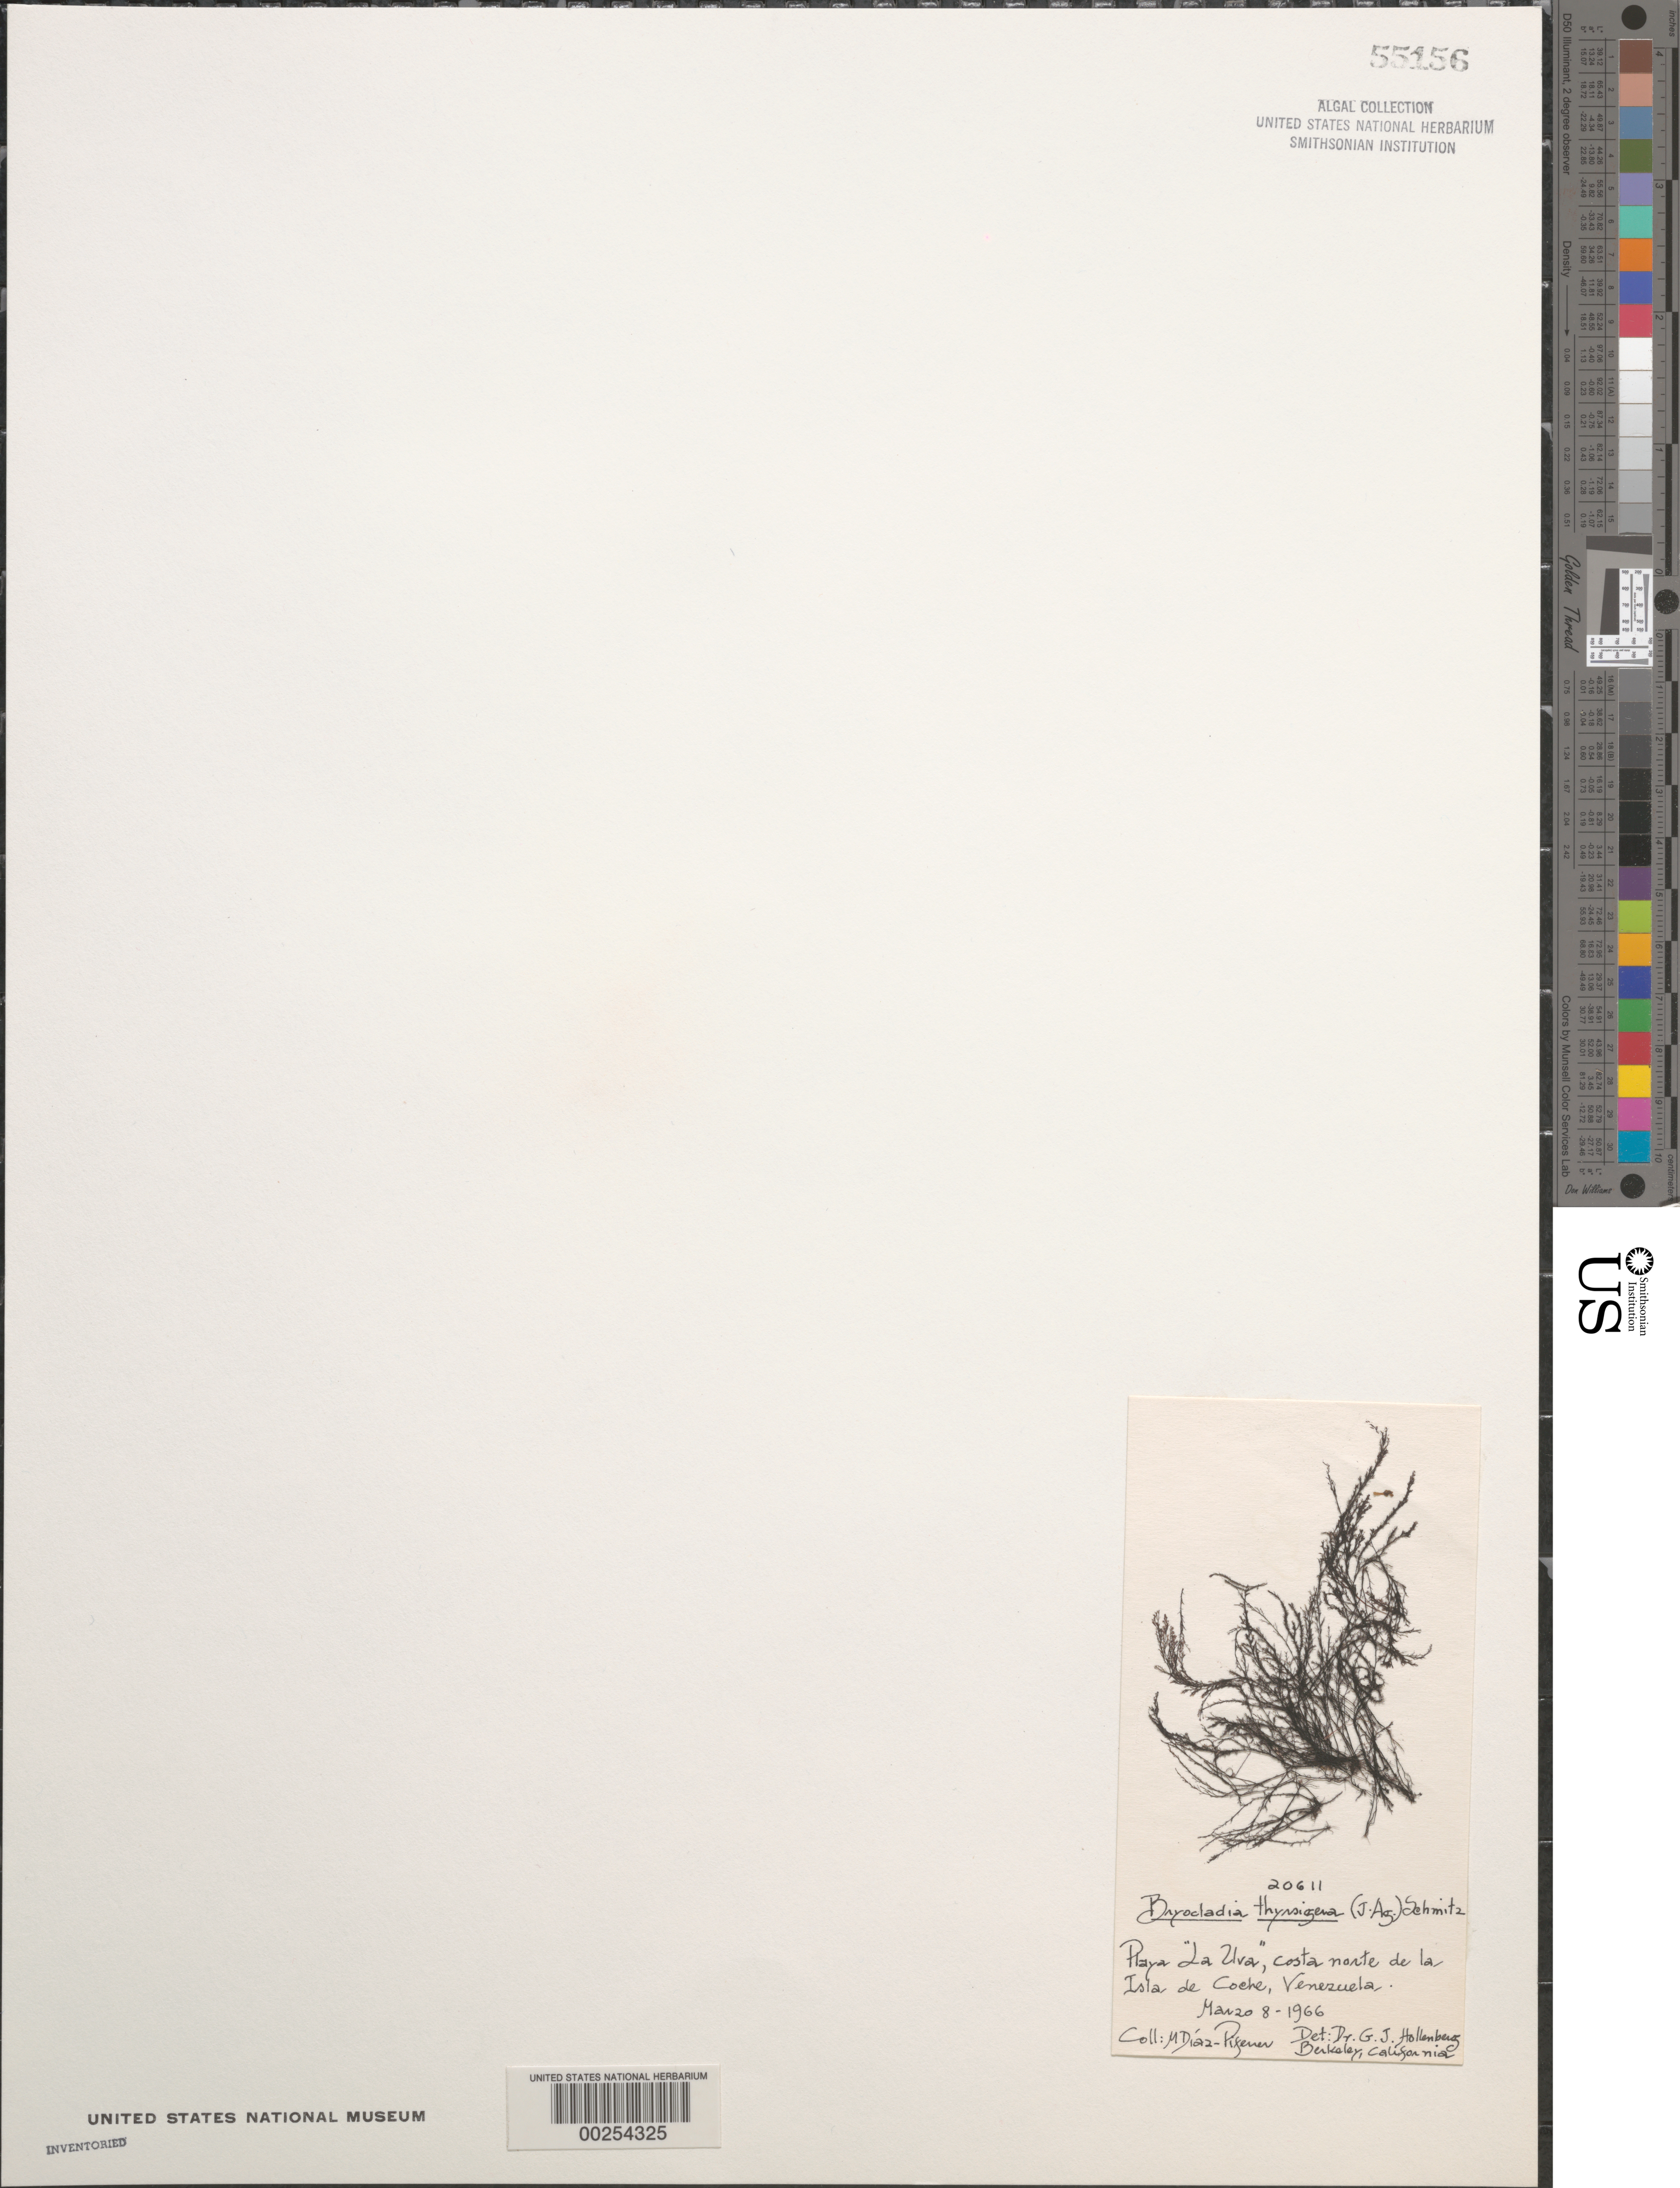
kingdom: Plantae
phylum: Rhodophyta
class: Florideophyceae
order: Ceramiales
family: Rhodomelaceae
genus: Bryocladia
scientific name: Bryocladia thyrsigera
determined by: Hollenberg, George J.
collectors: M. Diaz-Piferrer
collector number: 20611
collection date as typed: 08 Mar 1966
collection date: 1966-03-08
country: Venezuela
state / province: Nueva Esparta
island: Coche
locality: Playa La Uva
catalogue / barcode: US 55156